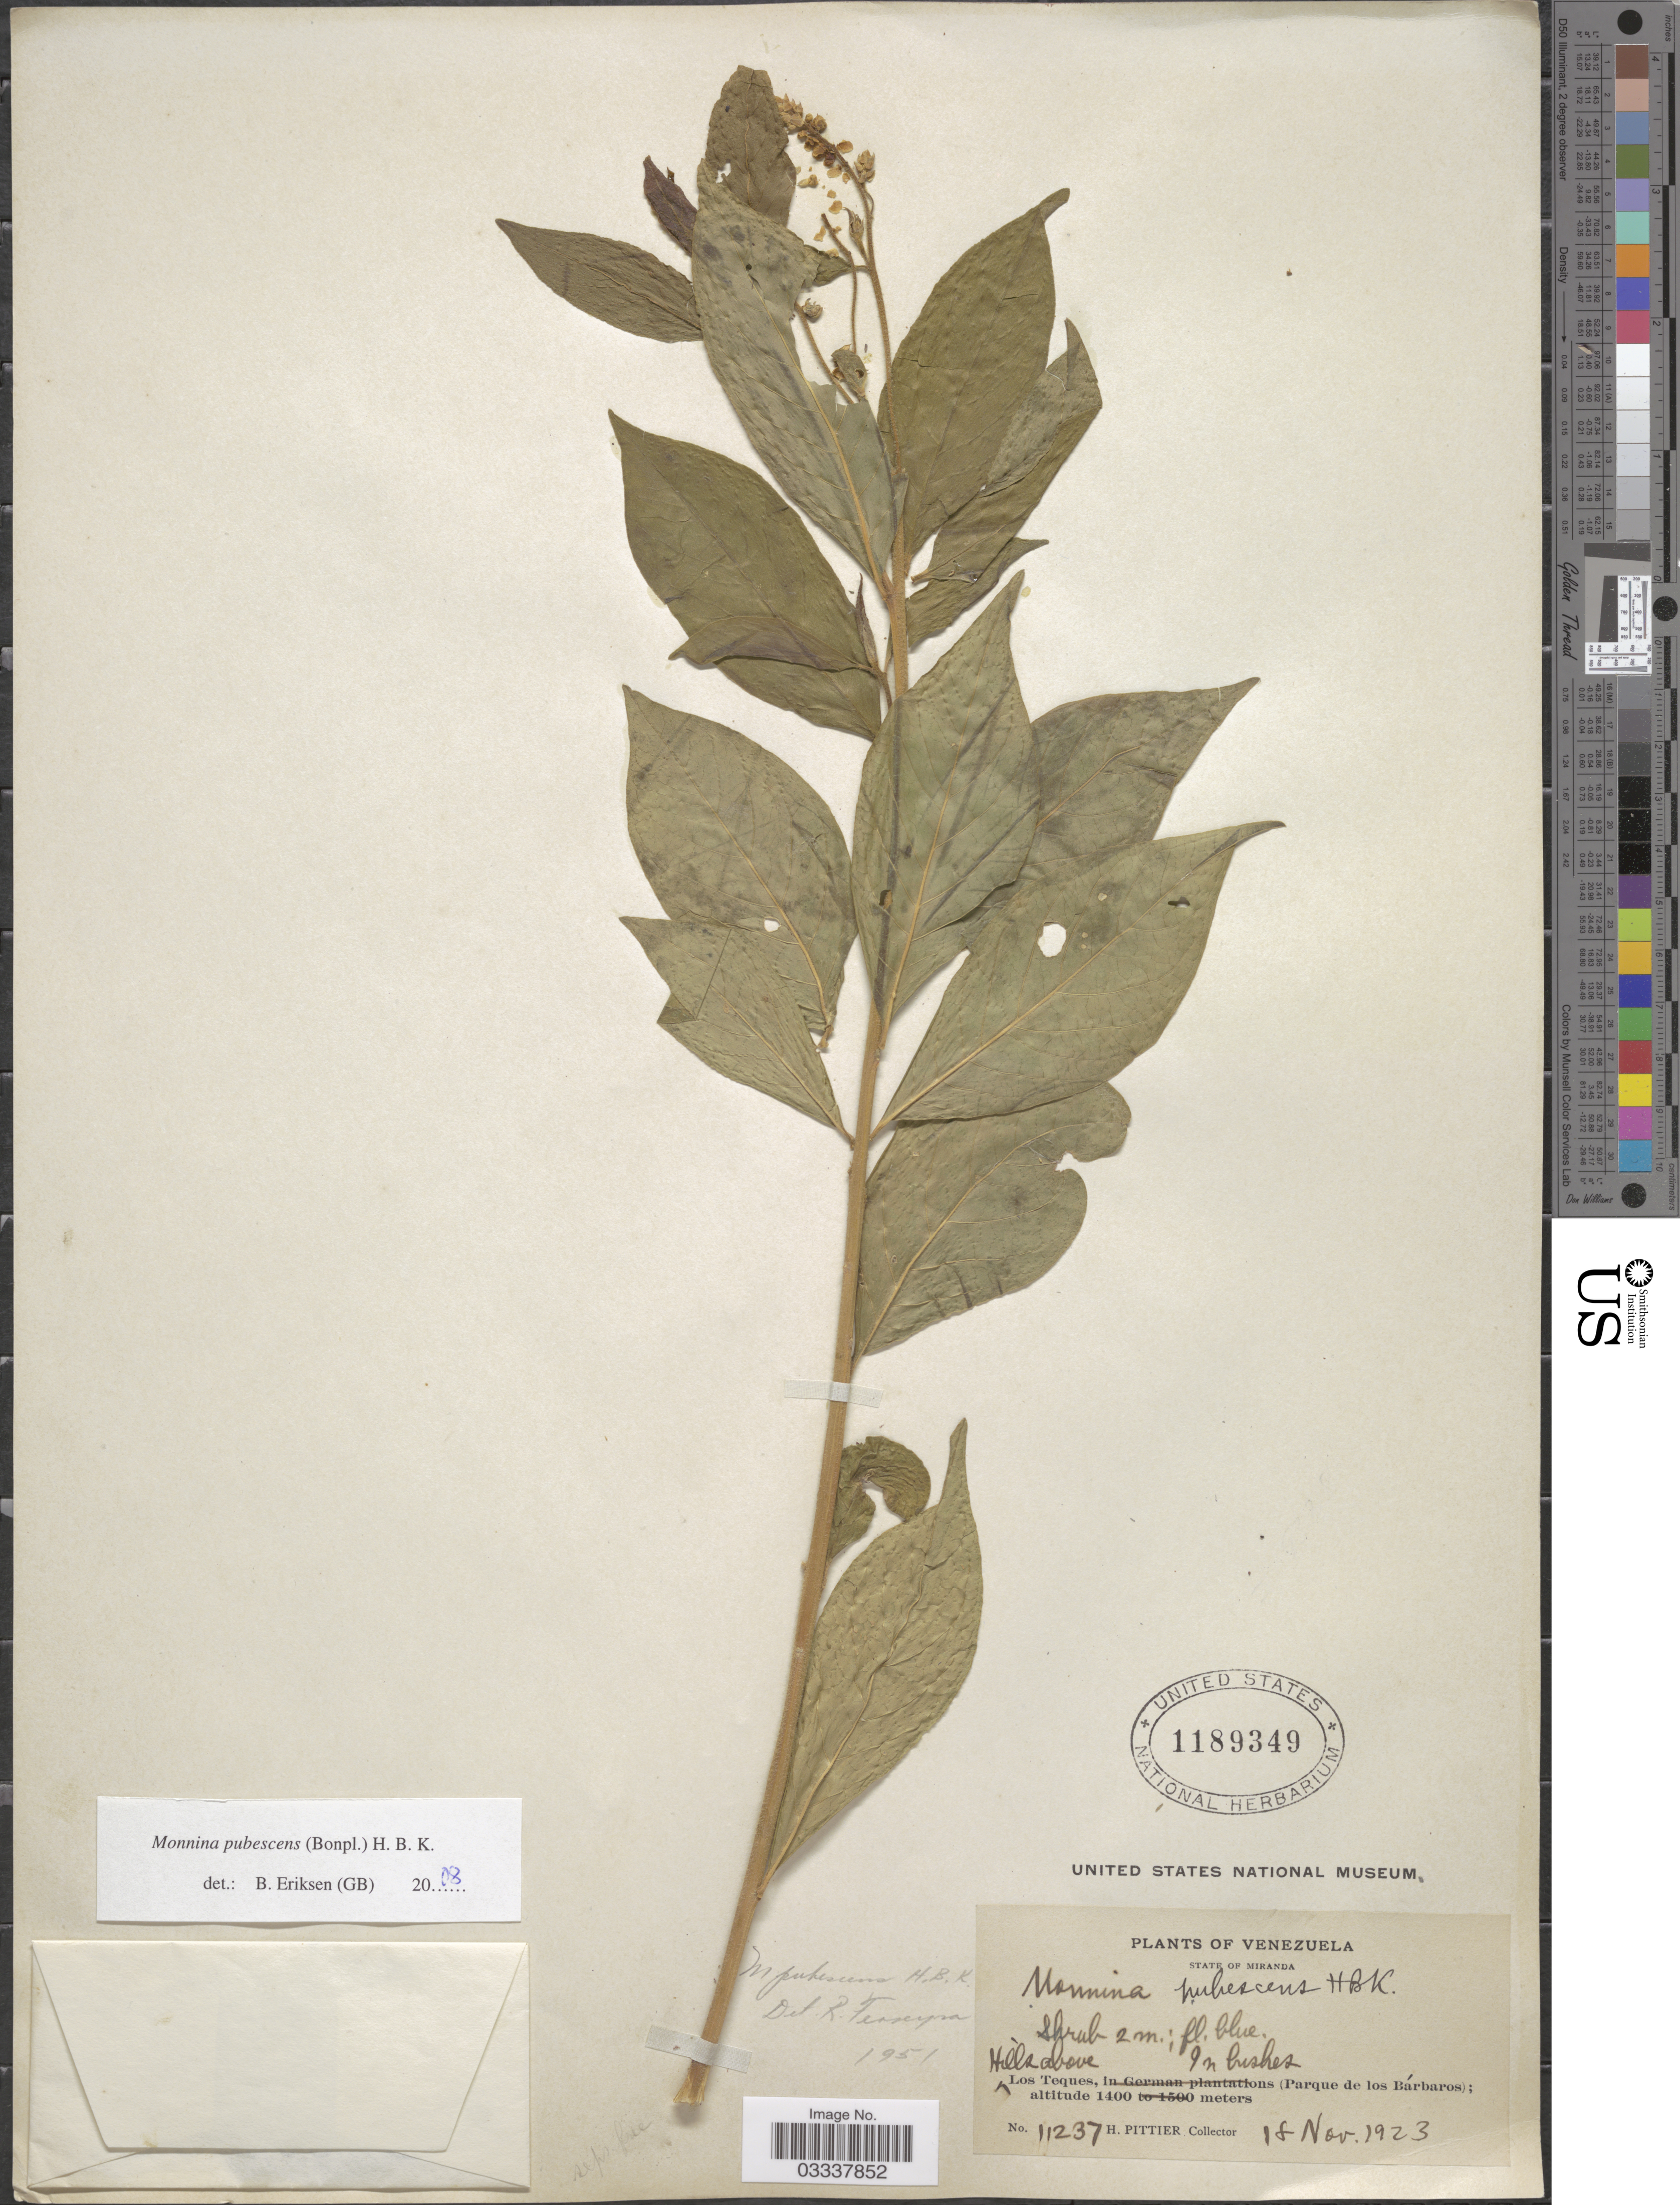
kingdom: Plantae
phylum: Tracheophyta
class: Magnoliopsida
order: Fabales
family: Polygalaceae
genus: Monnina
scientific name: Monnina pubescens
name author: Kunth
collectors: H. F. Pittier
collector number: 11237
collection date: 1923-11-18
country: Venezuela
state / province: Miranda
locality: Hills above Los Teques (Parque de los Bárabaros).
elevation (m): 1400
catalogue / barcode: US 1189349